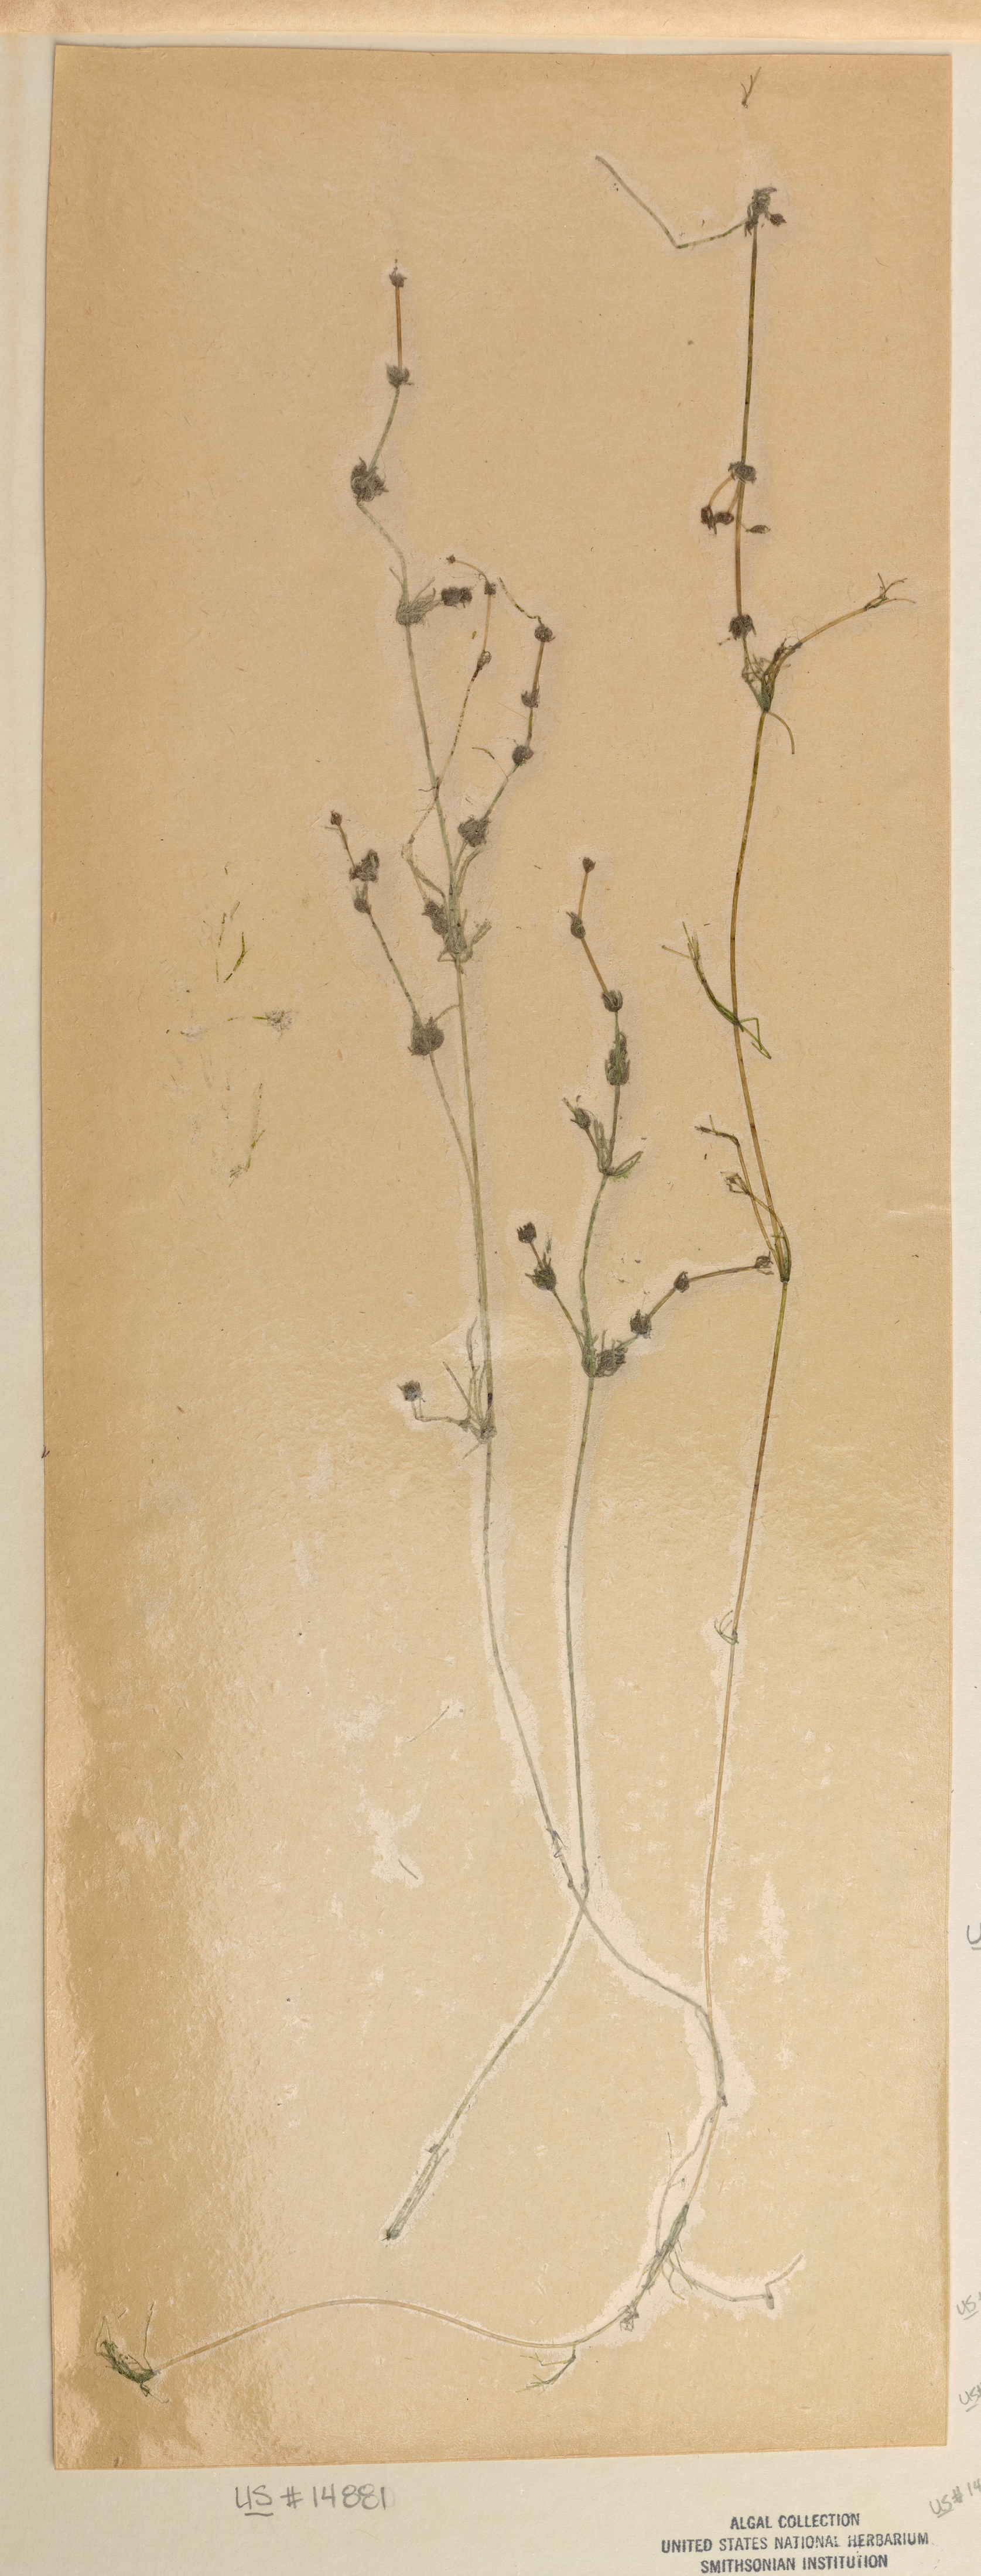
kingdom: Plantae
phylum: Charophyta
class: Charophyceae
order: Charales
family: Characeae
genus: Nitella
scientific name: Nitella opaca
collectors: W. Krause & H. Krause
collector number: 1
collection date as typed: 05 Sep 1981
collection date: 1981-09-05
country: Germany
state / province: Baden-wurttemberg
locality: Uhleloch, altenheim, ortenaukreis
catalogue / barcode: US 14881